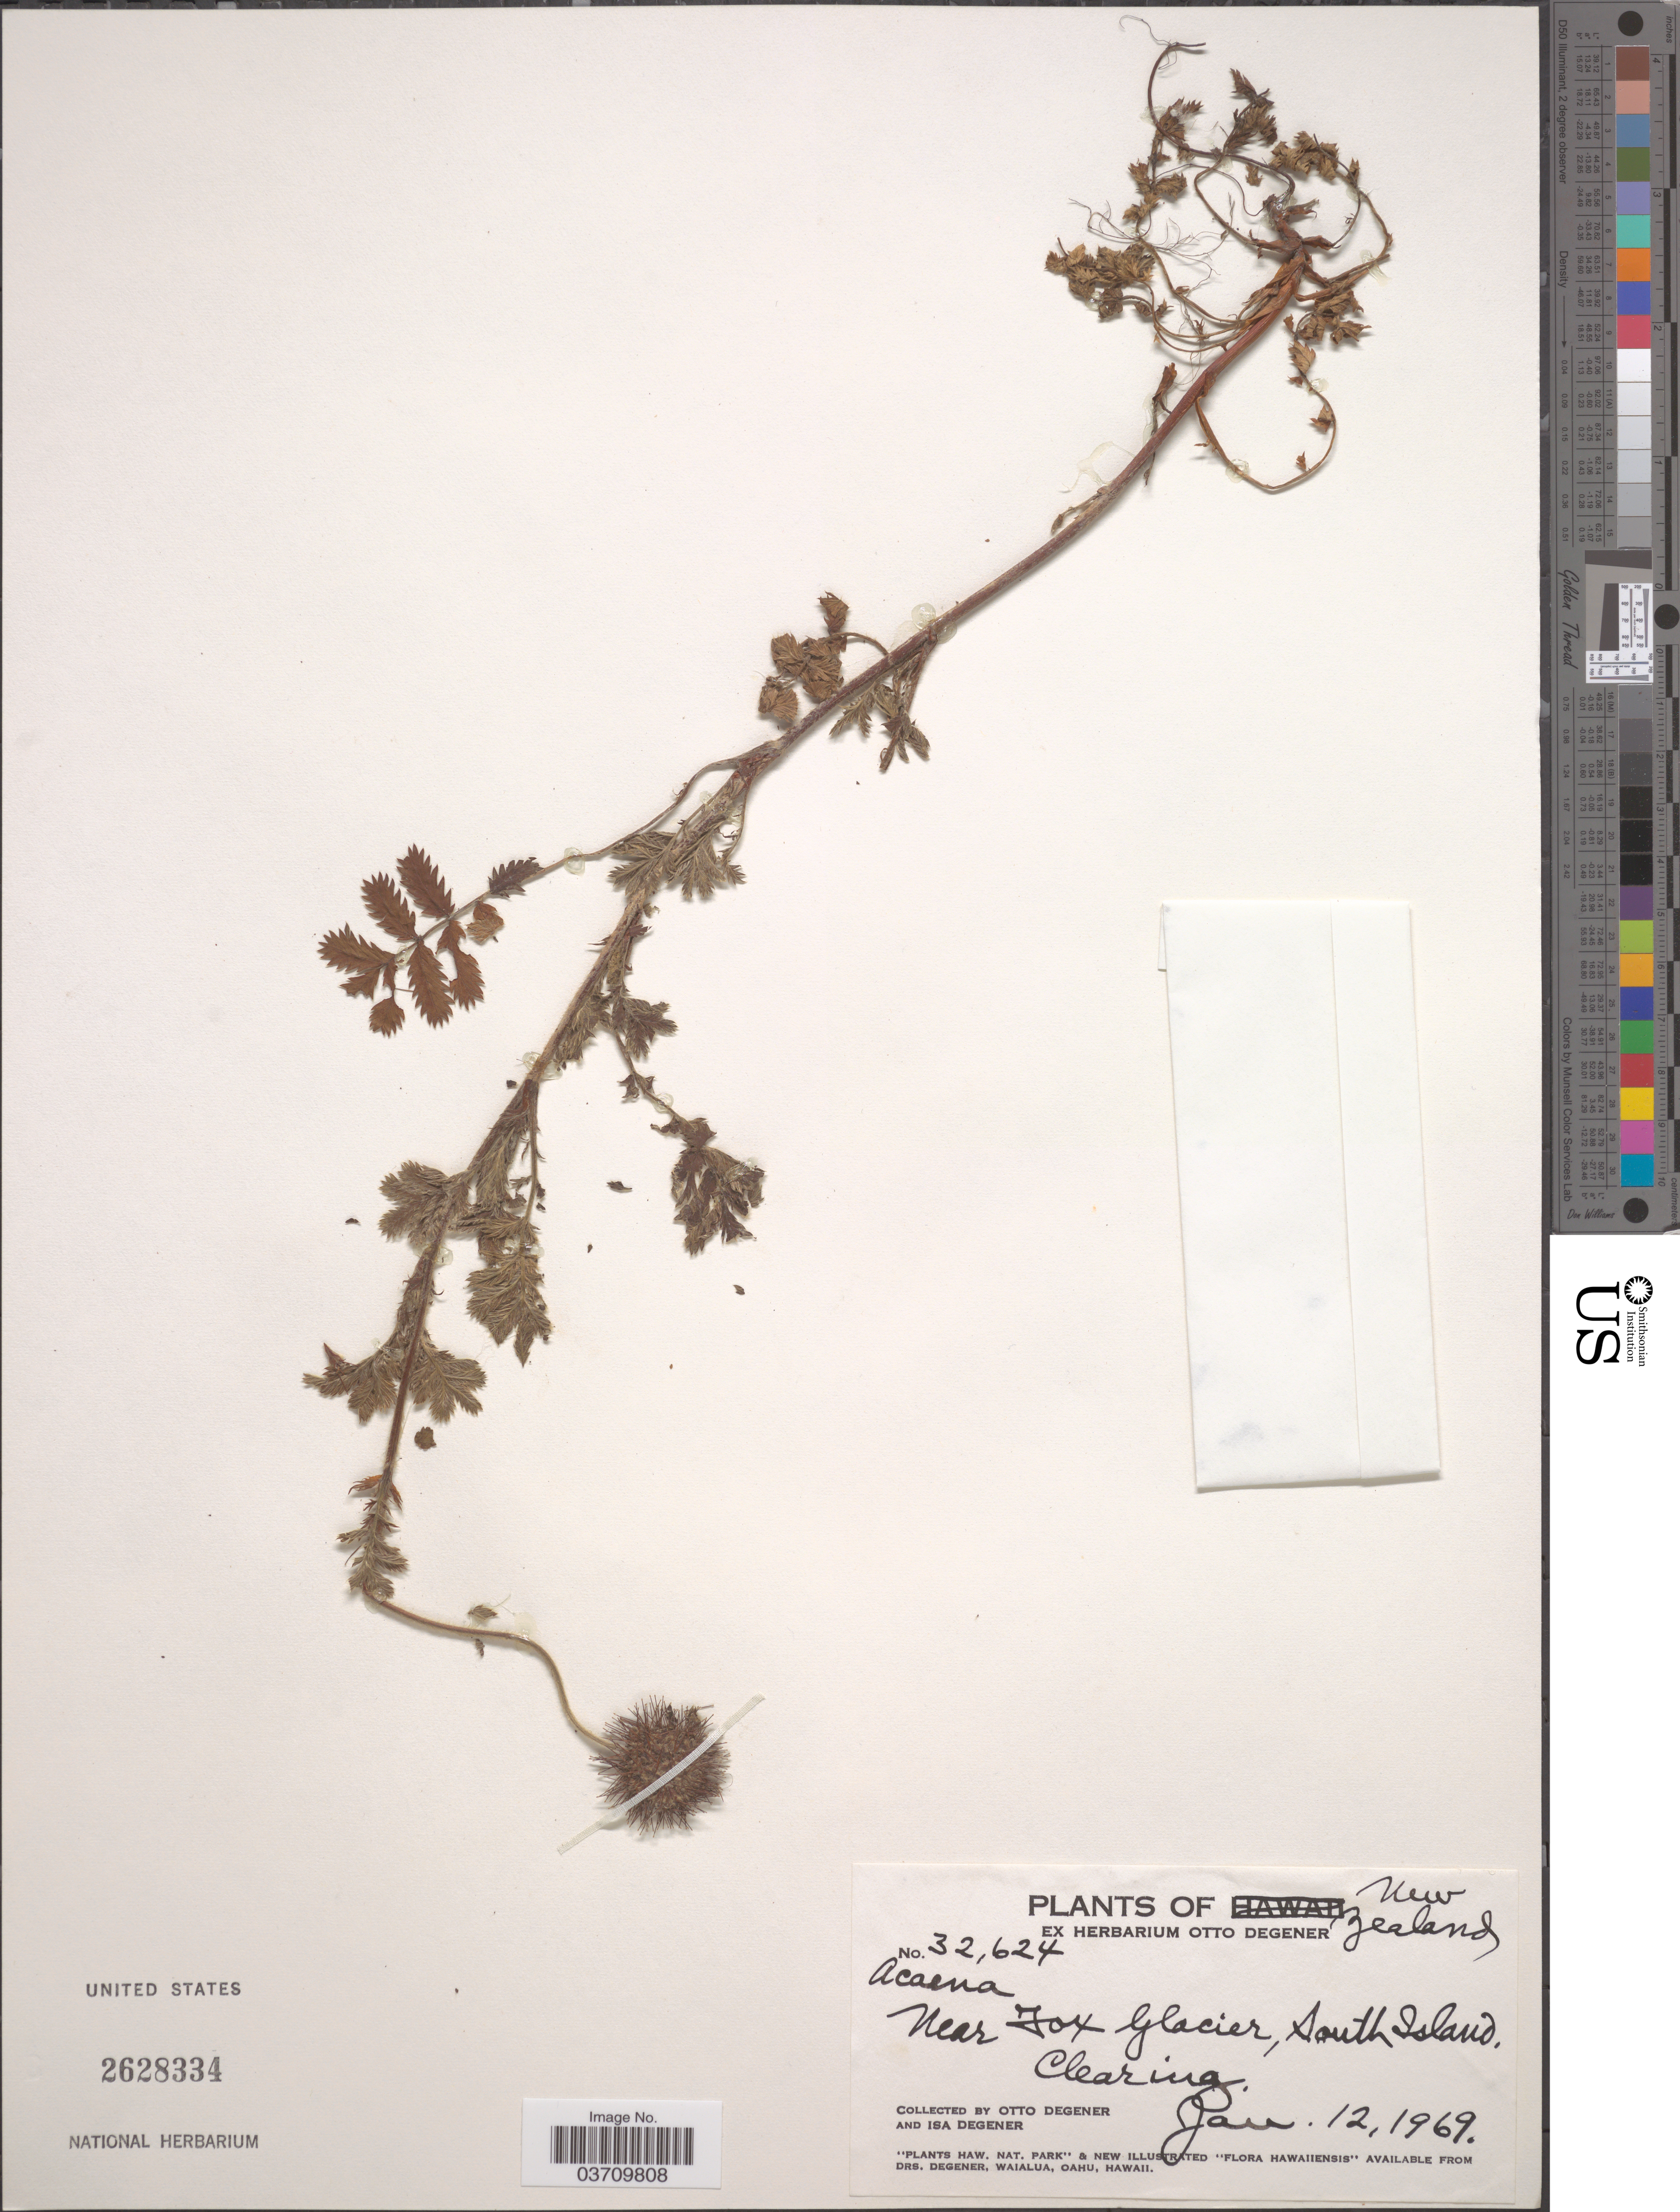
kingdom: Plantae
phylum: Tracheophyta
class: Magnoliopsida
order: Rosales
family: Rosaceae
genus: Acaena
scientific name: Acaena sp.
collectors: O. Degener & I. Degener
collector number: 32624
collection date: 1969-01-12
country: New Zealand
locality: Near Fox Glacier, South Island.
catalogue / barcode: US 2628334